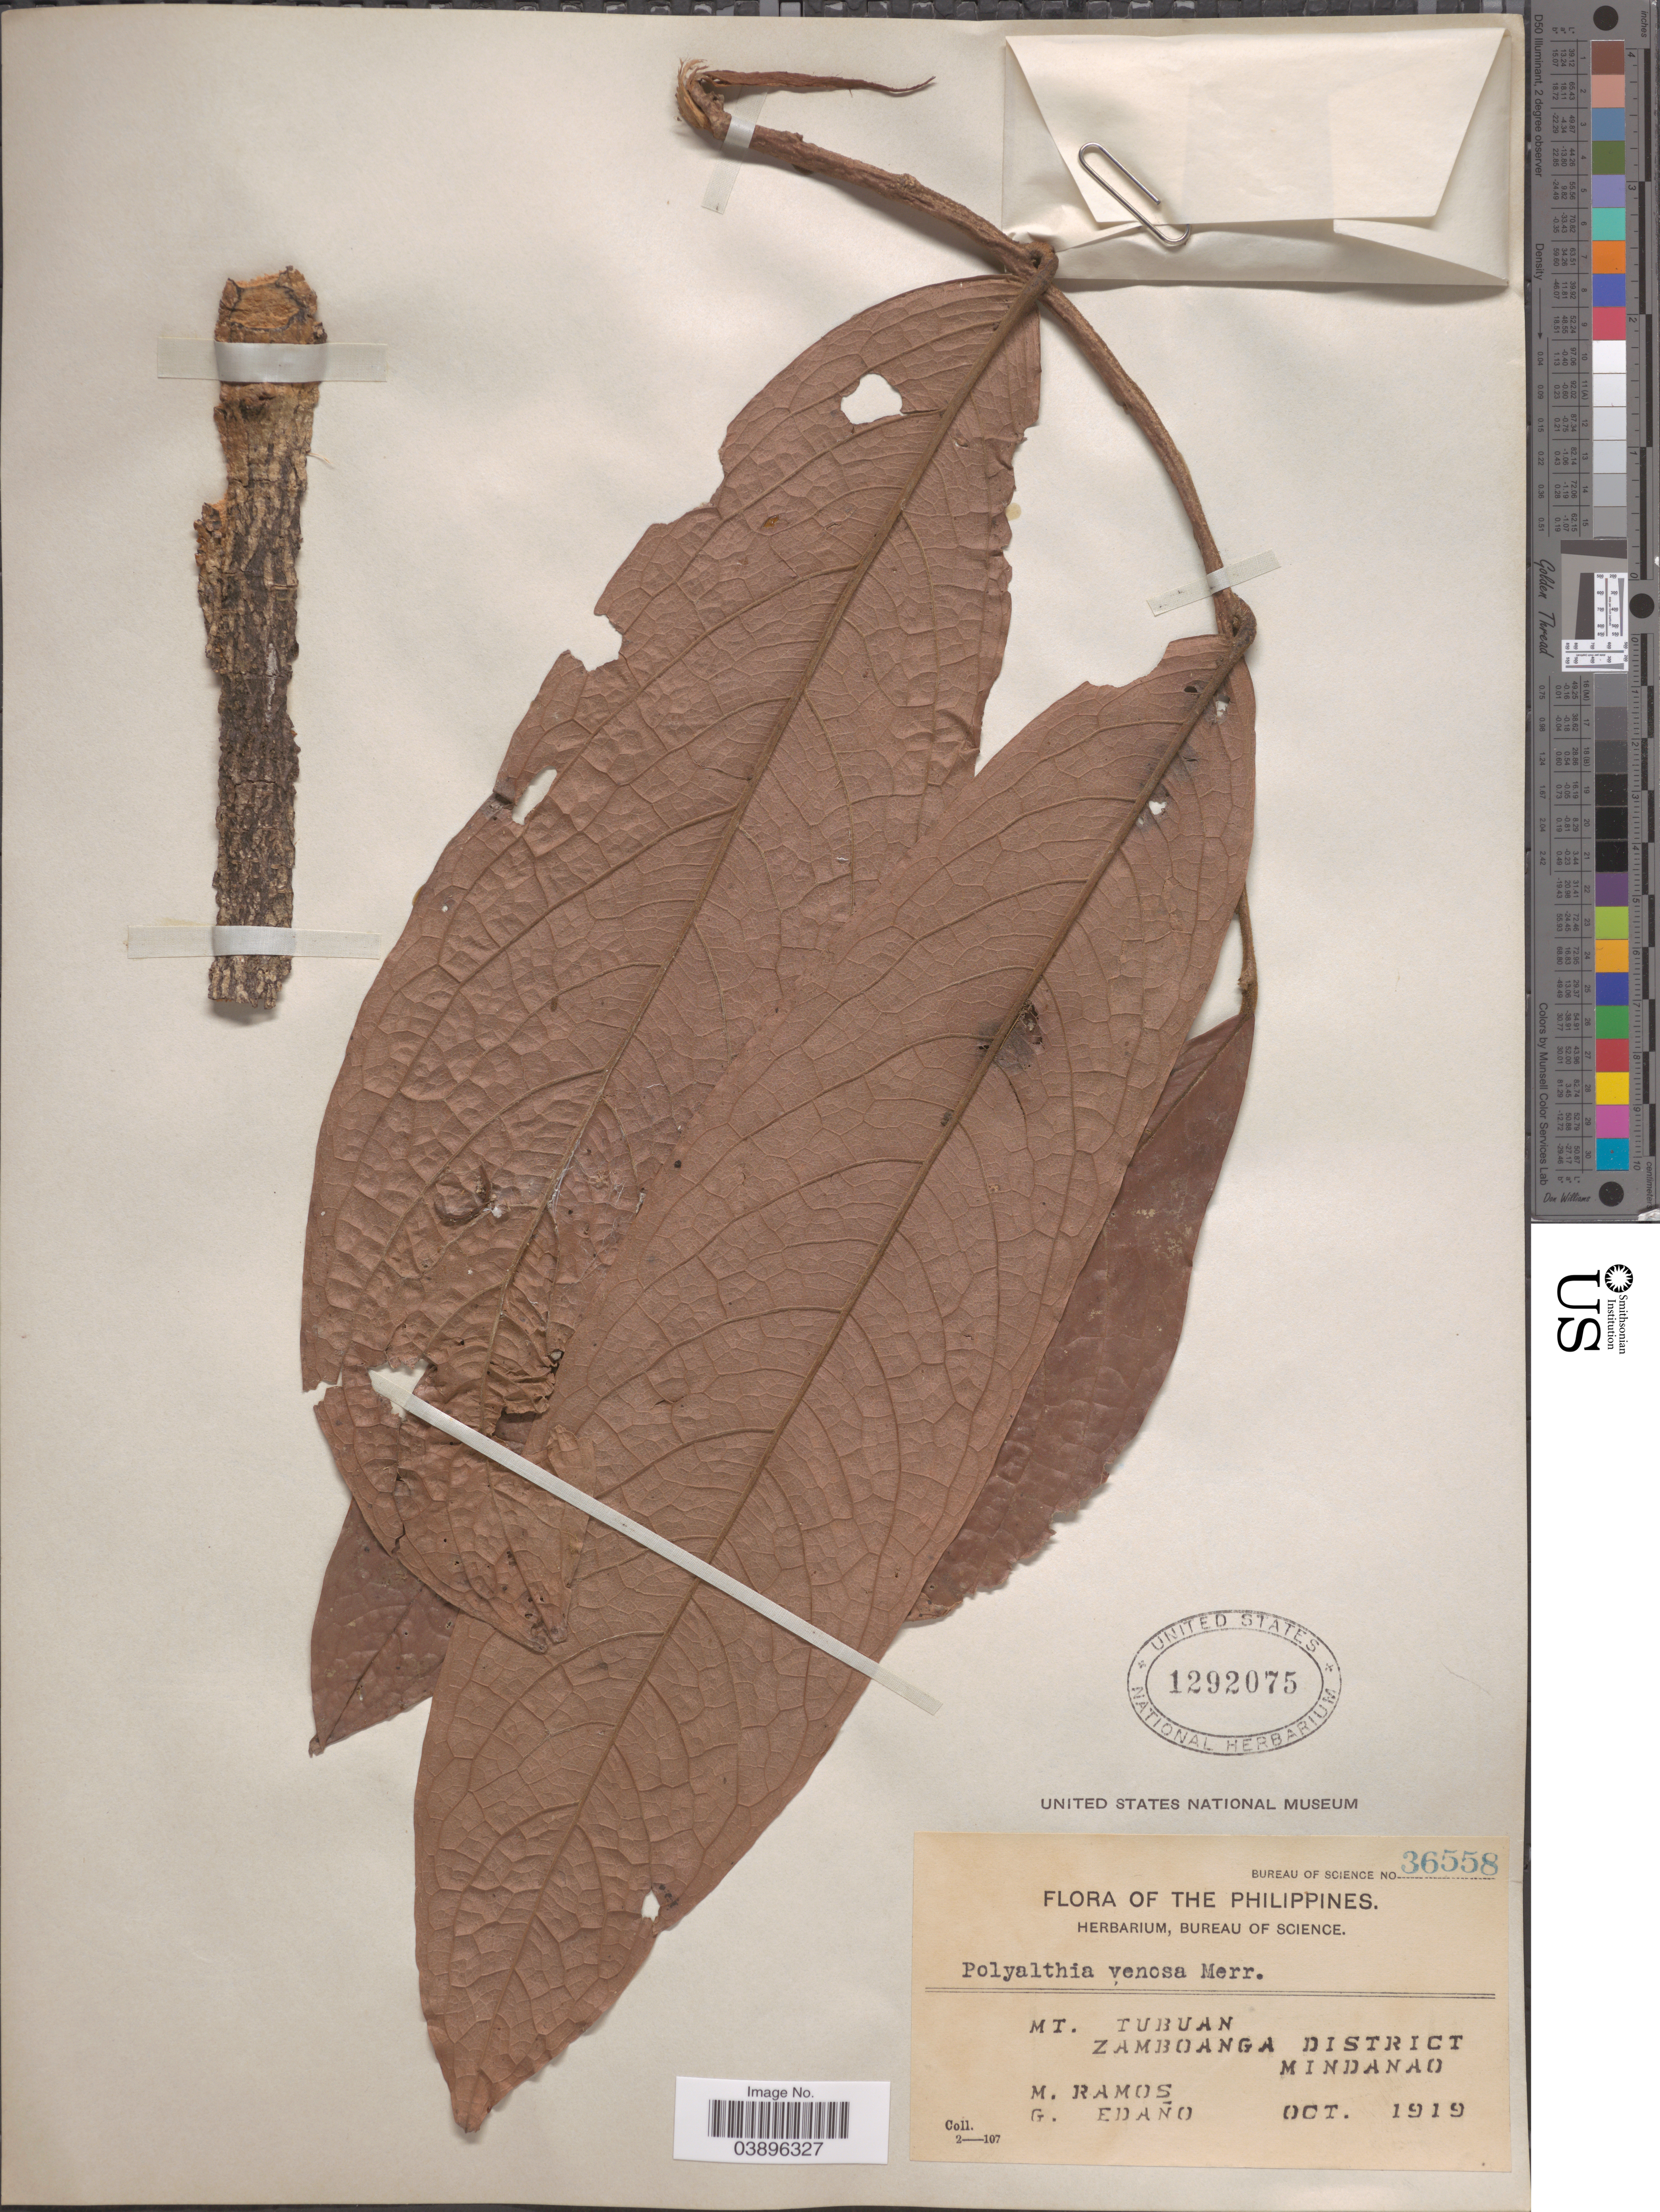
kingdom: Plantae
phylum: Tracheophyta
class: Magnoliopsida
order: Magnoliales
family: Annonaceae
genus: Polyalthia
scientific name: Polyalthia venosa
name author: Merr.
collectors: M. Ramos & G. Edaño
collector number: Bureau of Science 36558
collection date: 1919-10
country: Philippines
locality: Mt. Tubuan, Zamboanga District, Mindanao.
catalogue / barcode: US 1292075